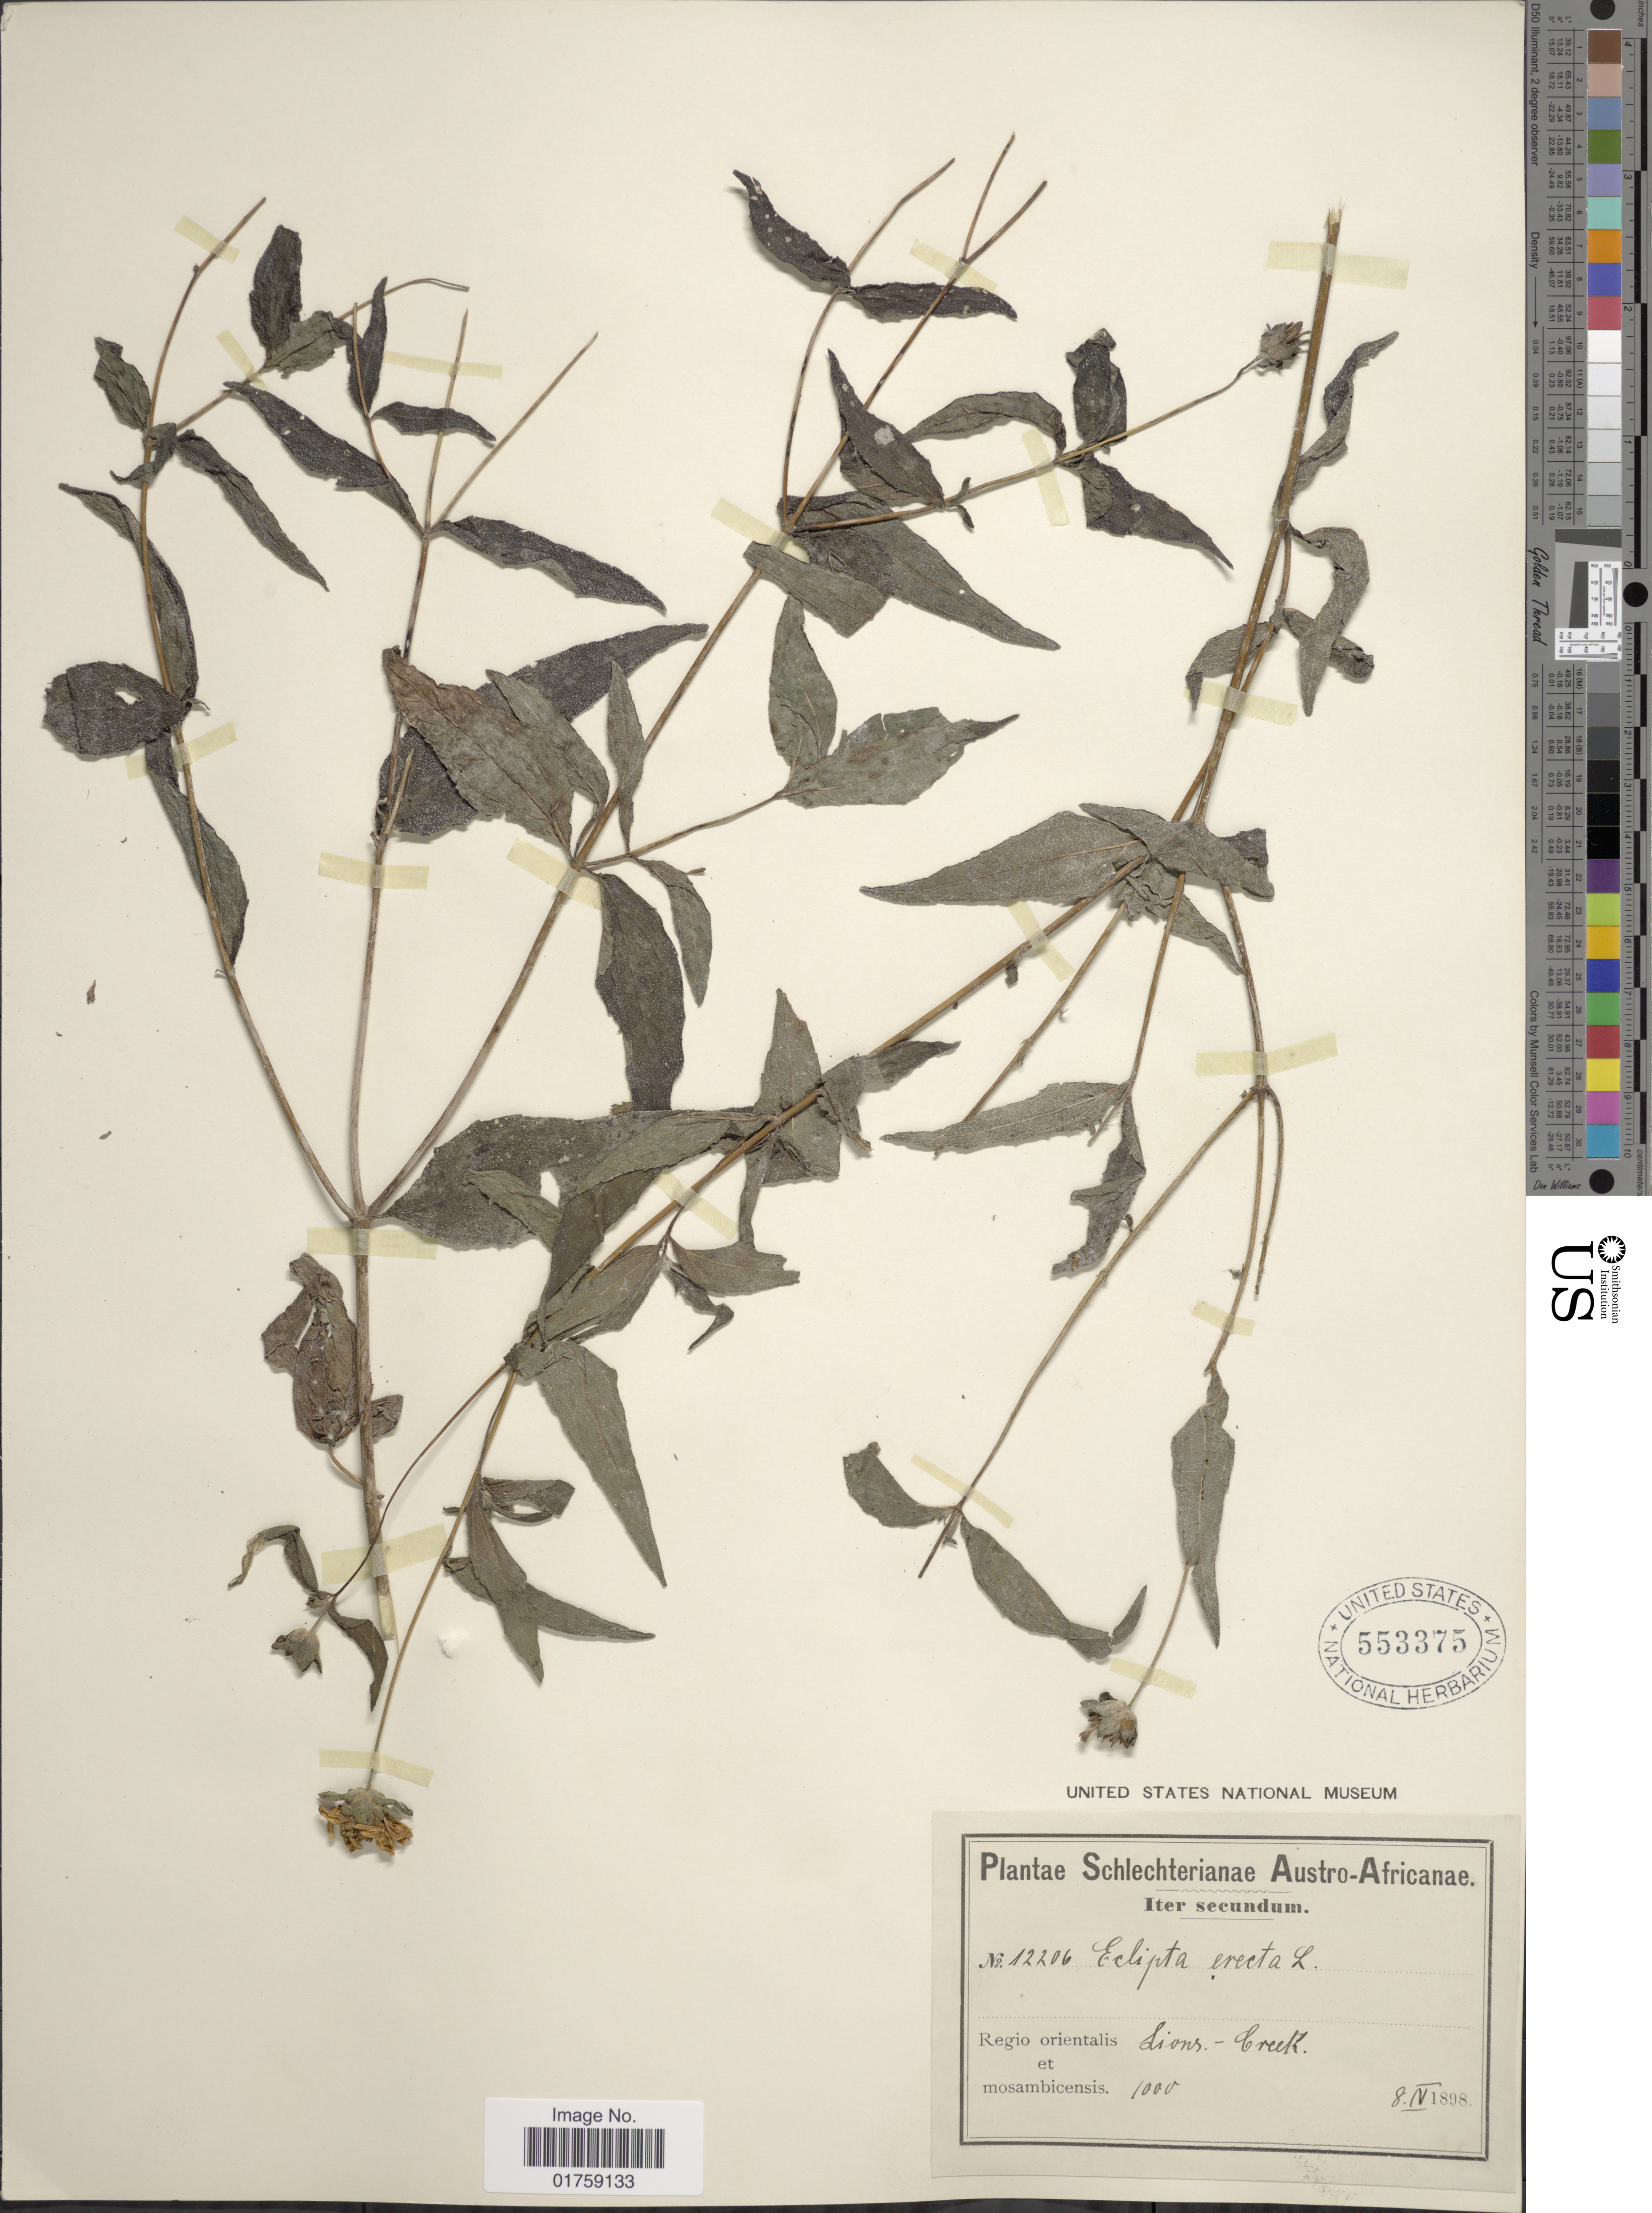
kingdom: Plantae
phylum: Tracheophyta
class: Magnoliopsida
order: Asterales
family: Asteraceae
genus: Eclipta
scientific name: Eclipta alba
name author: (L.) Hassk.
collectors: Schlechter, --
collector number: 12206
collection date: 1898-04-08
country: Mozambique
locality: Austro-Africanae. Iter sucundum. Regio orientalis et mosambicensis. Lions Creek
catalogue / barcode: US 553375